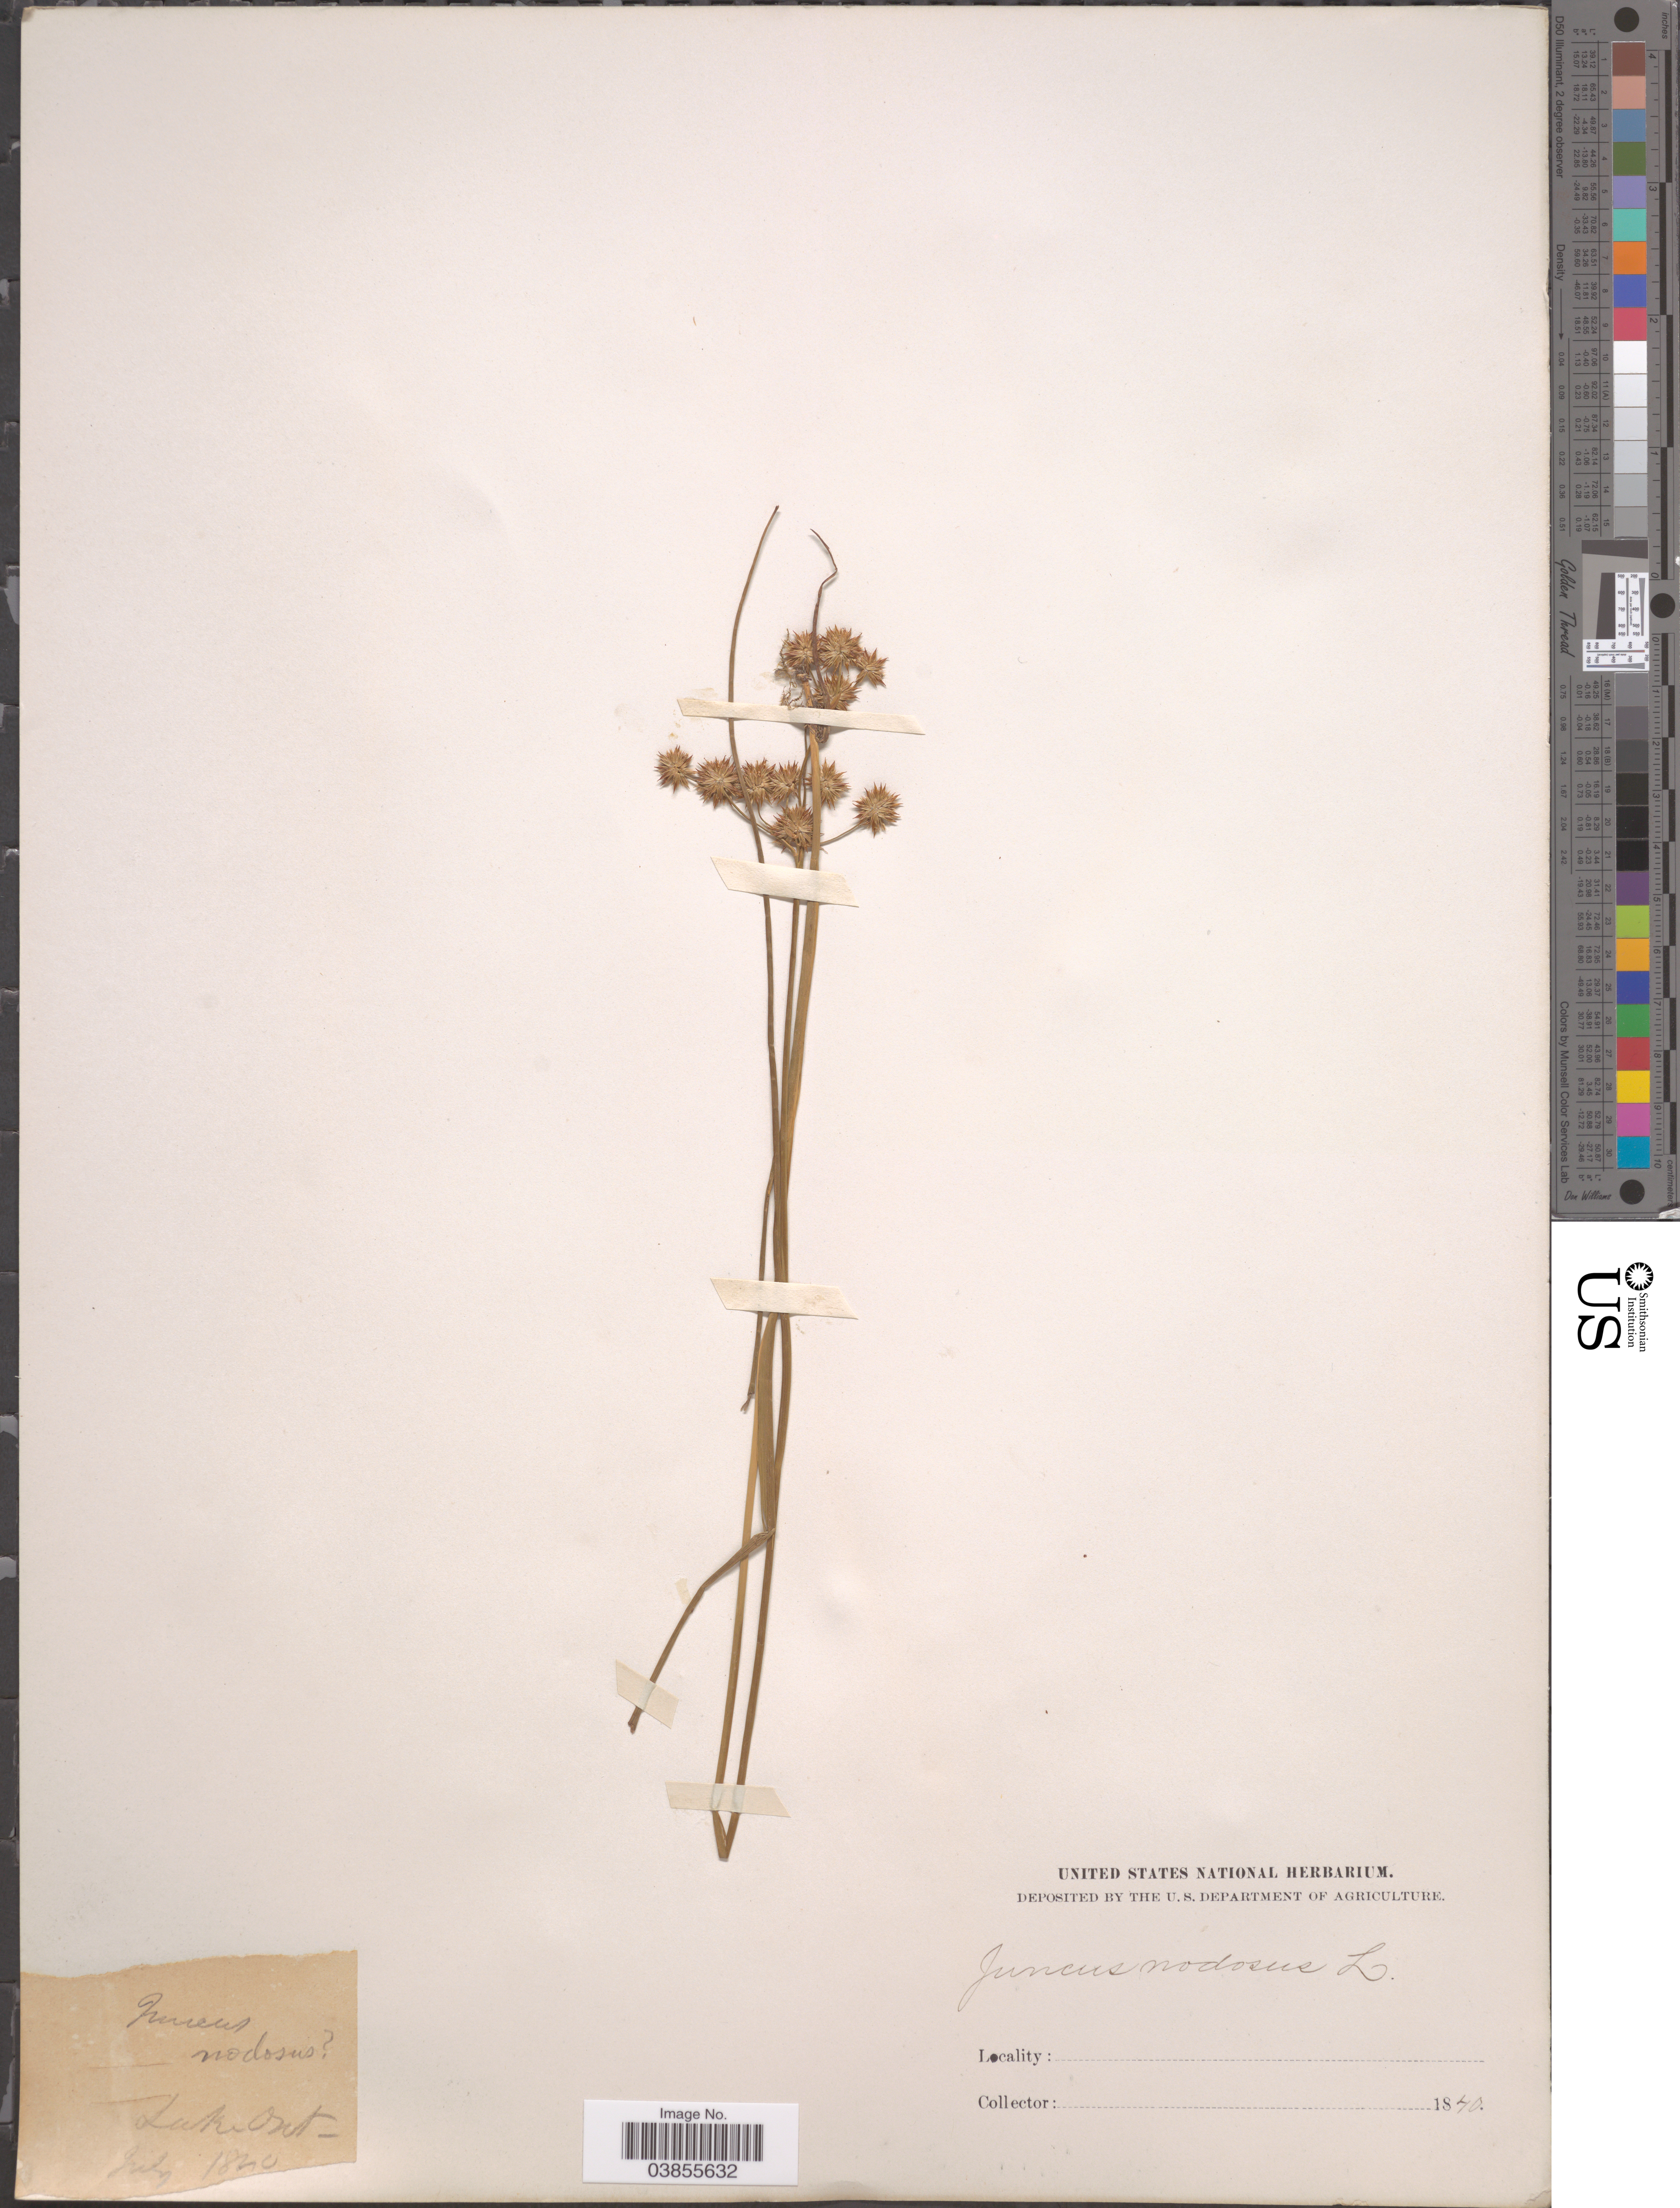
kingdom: Plantae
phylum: Tracheophyta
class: Liliopsida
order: Poales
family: Juncaceae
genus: Juncus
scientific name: Juncus nodosus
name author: L.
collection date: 1840-07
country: Canada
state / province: Ontario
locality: Lake Ont.